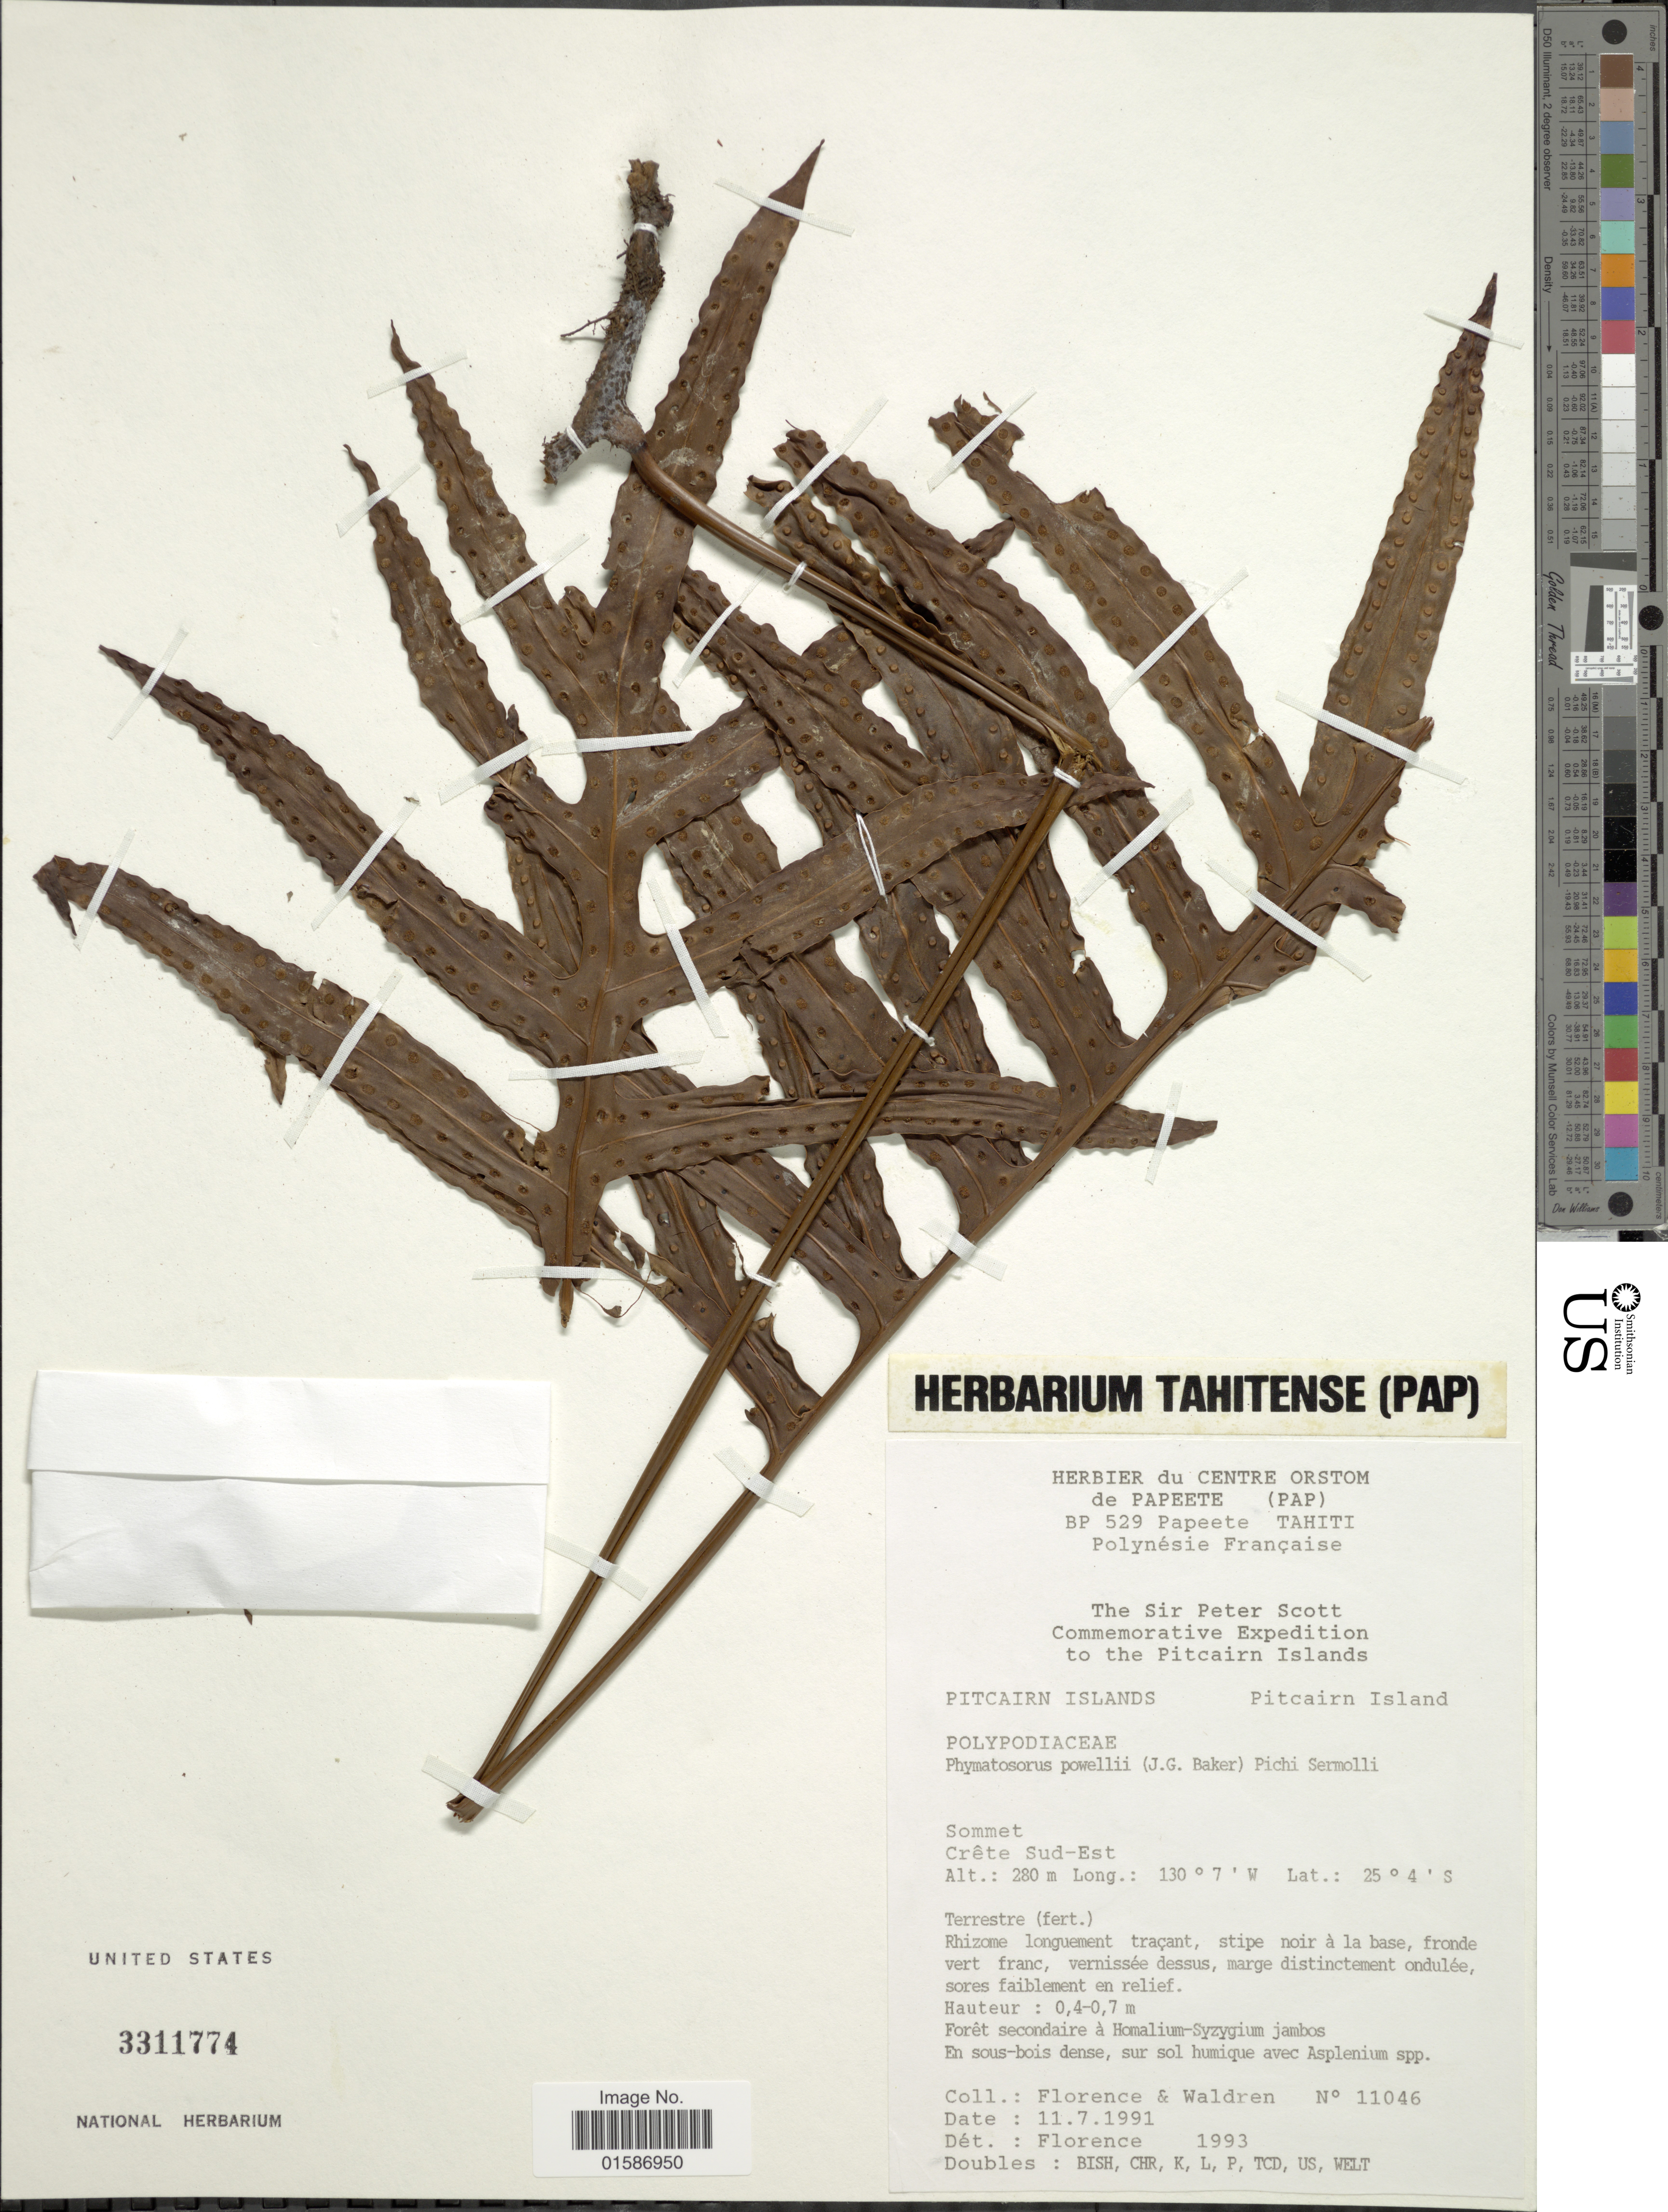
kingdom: Plantae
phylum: Tracheophyta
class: Polypodiopsida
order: Polypodiales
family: Polypodiaceae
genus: Microsorum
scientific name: Microsorum parksii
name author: (Copel.) Copel.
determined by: Florence, J.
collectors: -. Florence & Waldren, --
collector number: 11046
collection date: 1991-07-11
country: Pitcairn Islands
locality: Pitcairn Island, Sommet, Crête Sud-Est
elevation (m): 280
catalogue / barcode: US 3311774